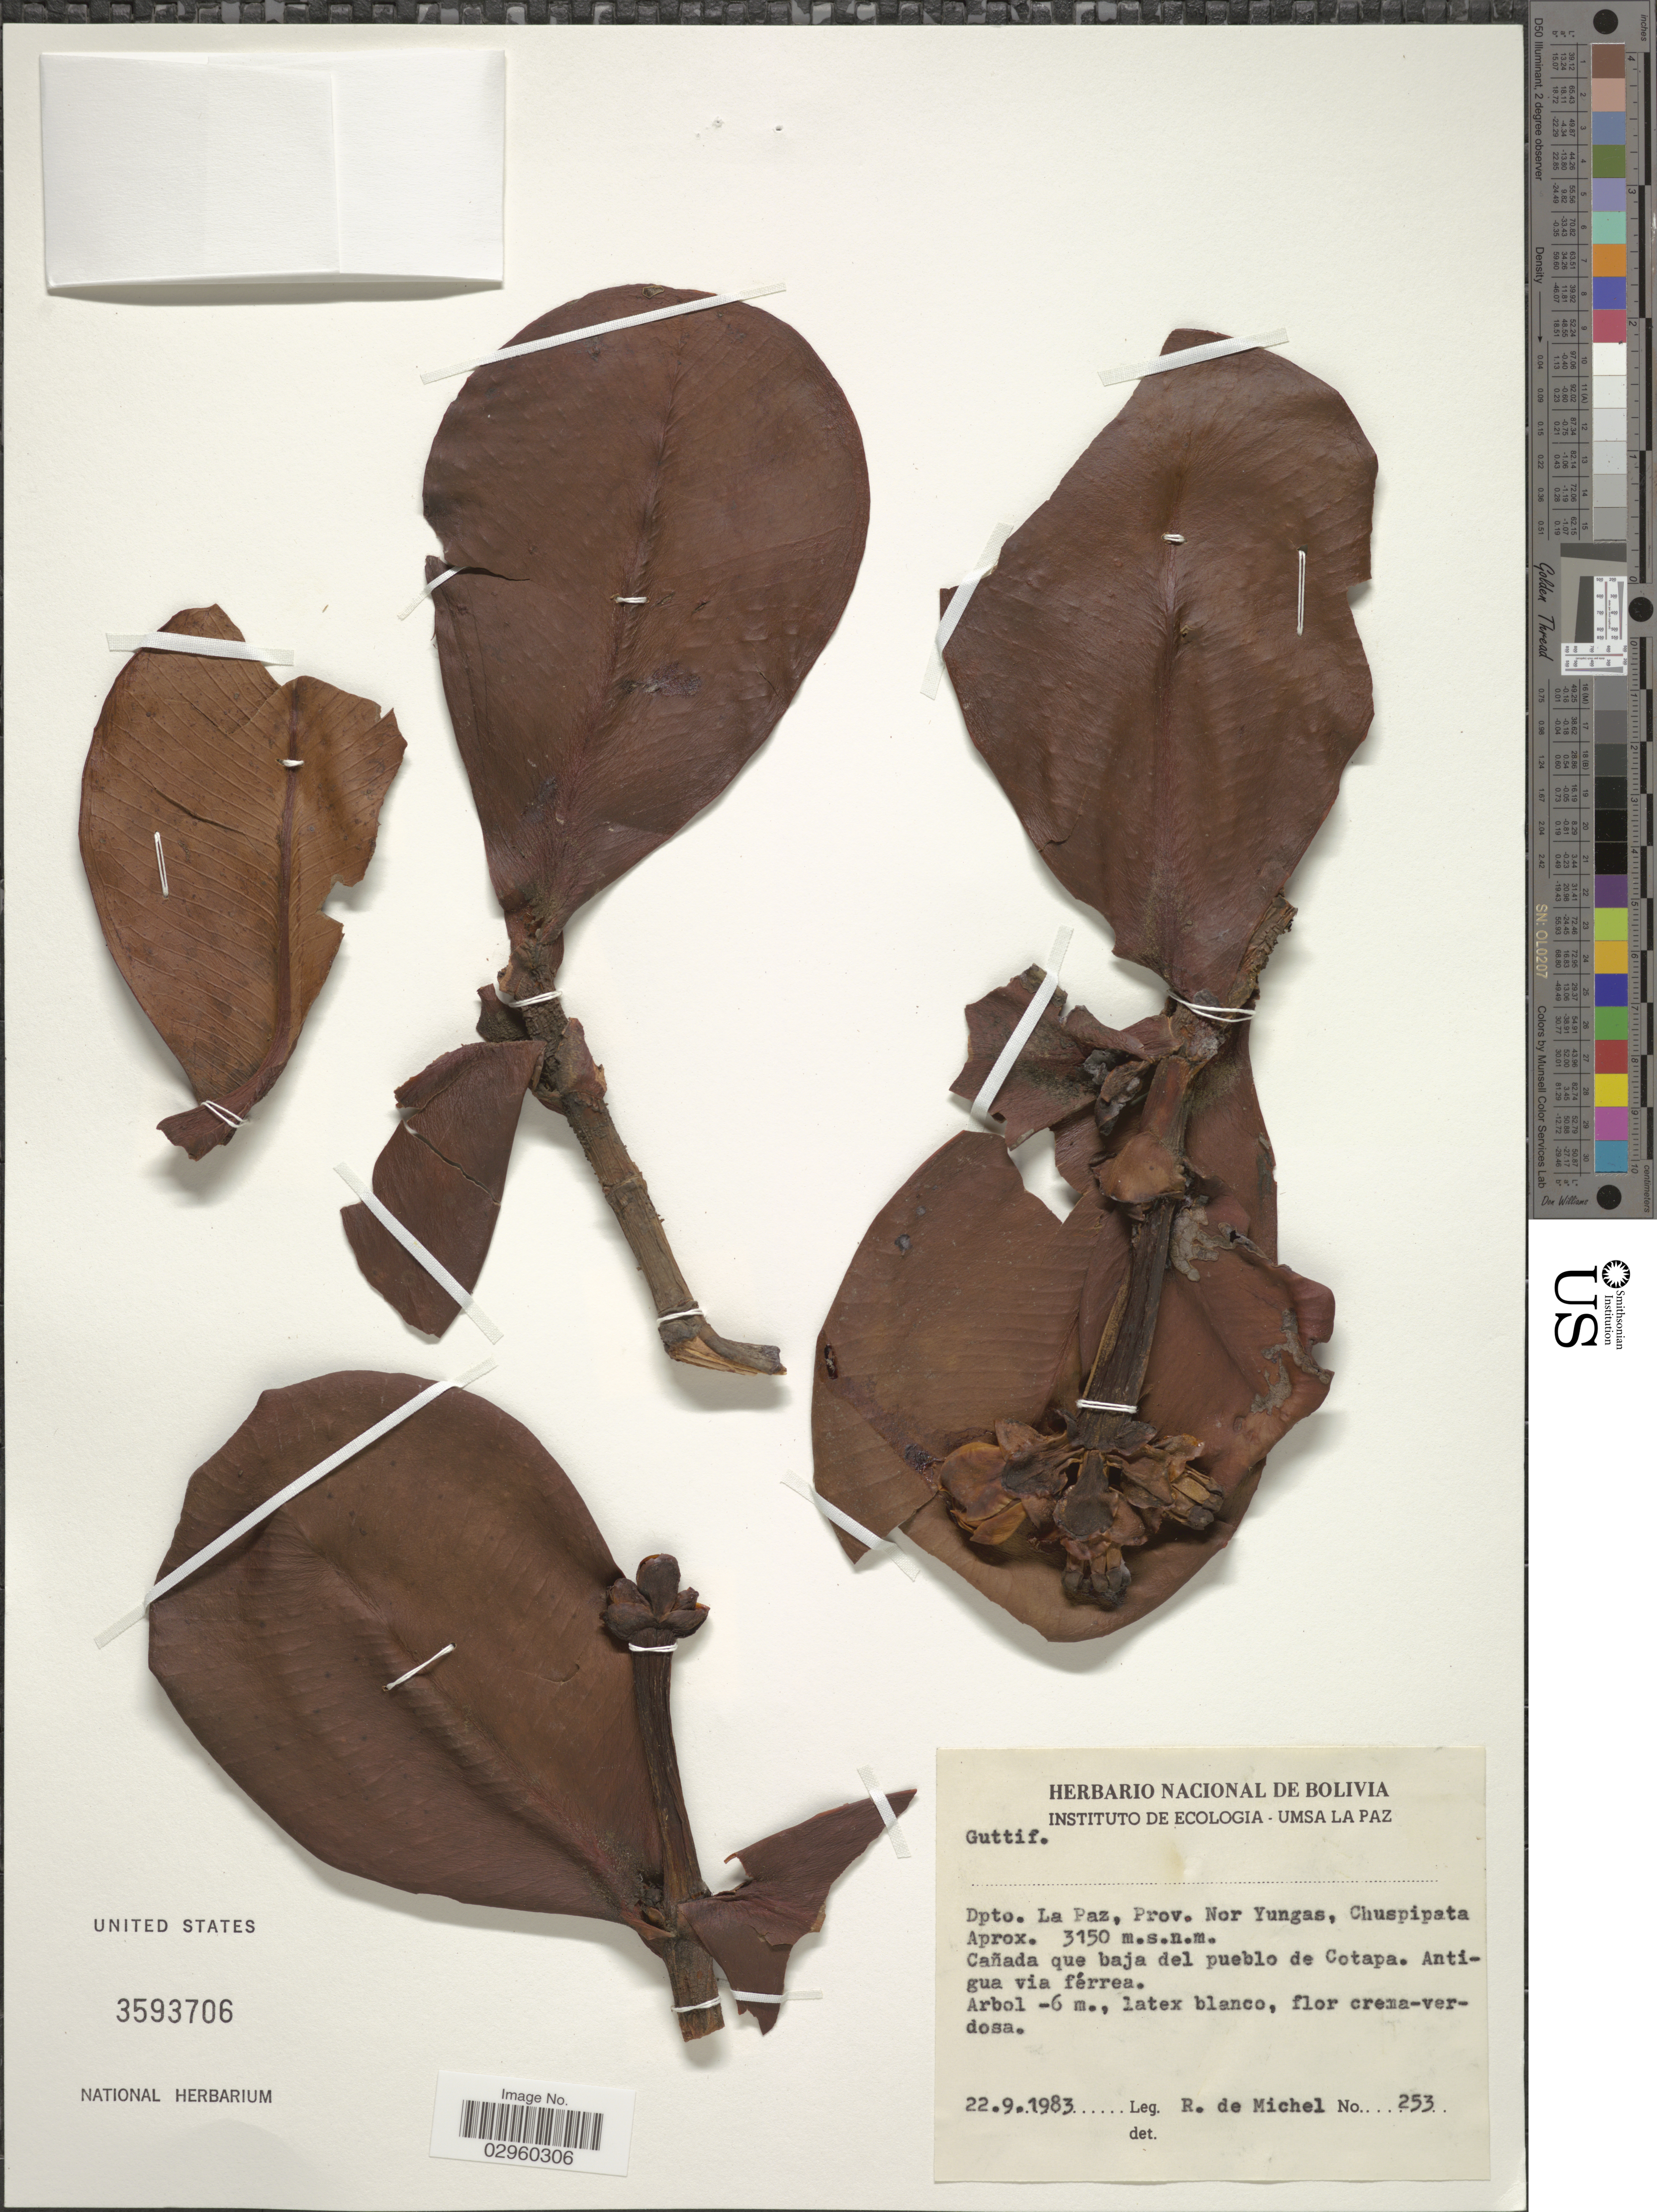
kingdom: Plantae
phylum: Tracheophyta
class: Magnoliopsida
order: Malpighiales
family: Clusiaceae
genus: Clusia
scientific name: Clusia sp.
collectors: d. Michel R.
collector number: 253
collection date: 1983-09-22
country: Bolivia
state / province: La Paz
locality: Dpto. La Paz, Prov. Nor Yungas, Chuspipata. Cañada que baja del pueblo de Cotapa. Antigua via férrea.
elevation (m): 3150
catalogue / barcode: US 3593706